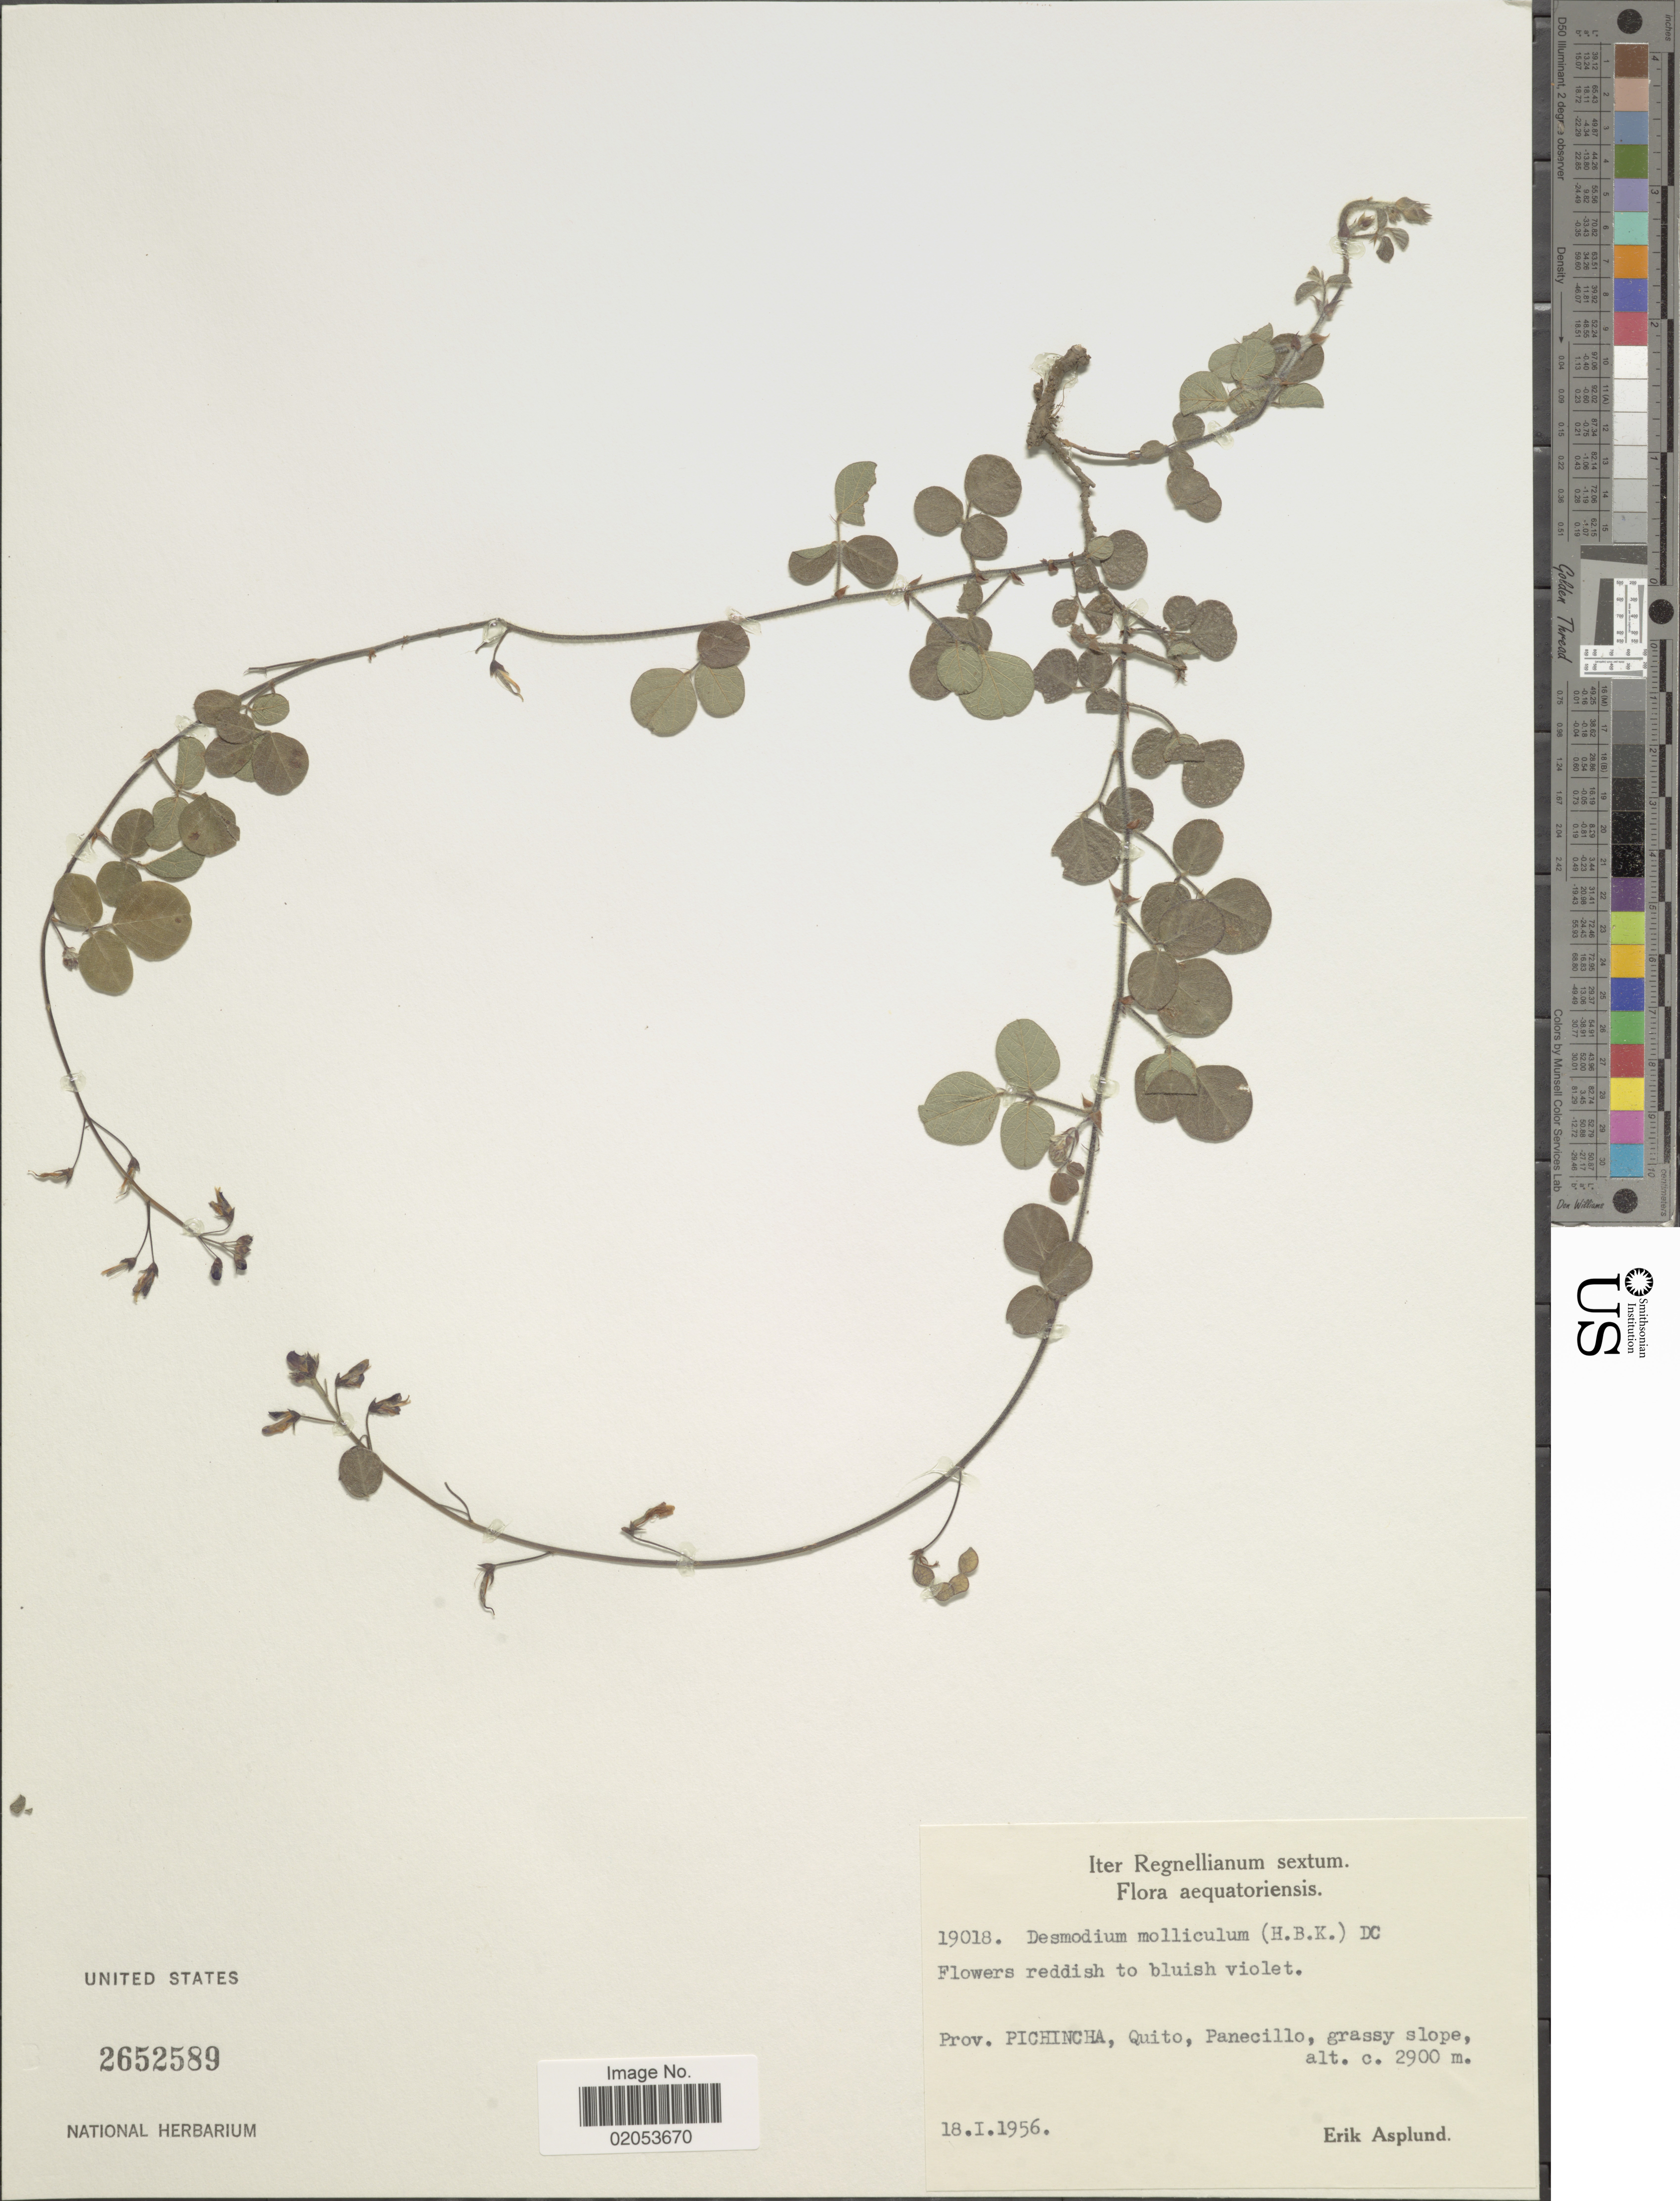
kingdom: Plantae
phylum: Tracheophyta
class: Magnoliopsida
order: Fabales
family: Fabaceae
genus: Desmodium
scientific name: Desmodium molliculum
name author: (Kunth) DC.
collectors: E. Asplund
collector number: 19018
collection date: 1956-01-18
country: Ecuador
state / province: Pichincha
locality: Quito, Pencillo, grassy slope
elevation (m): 2900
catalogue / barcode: US 2652589